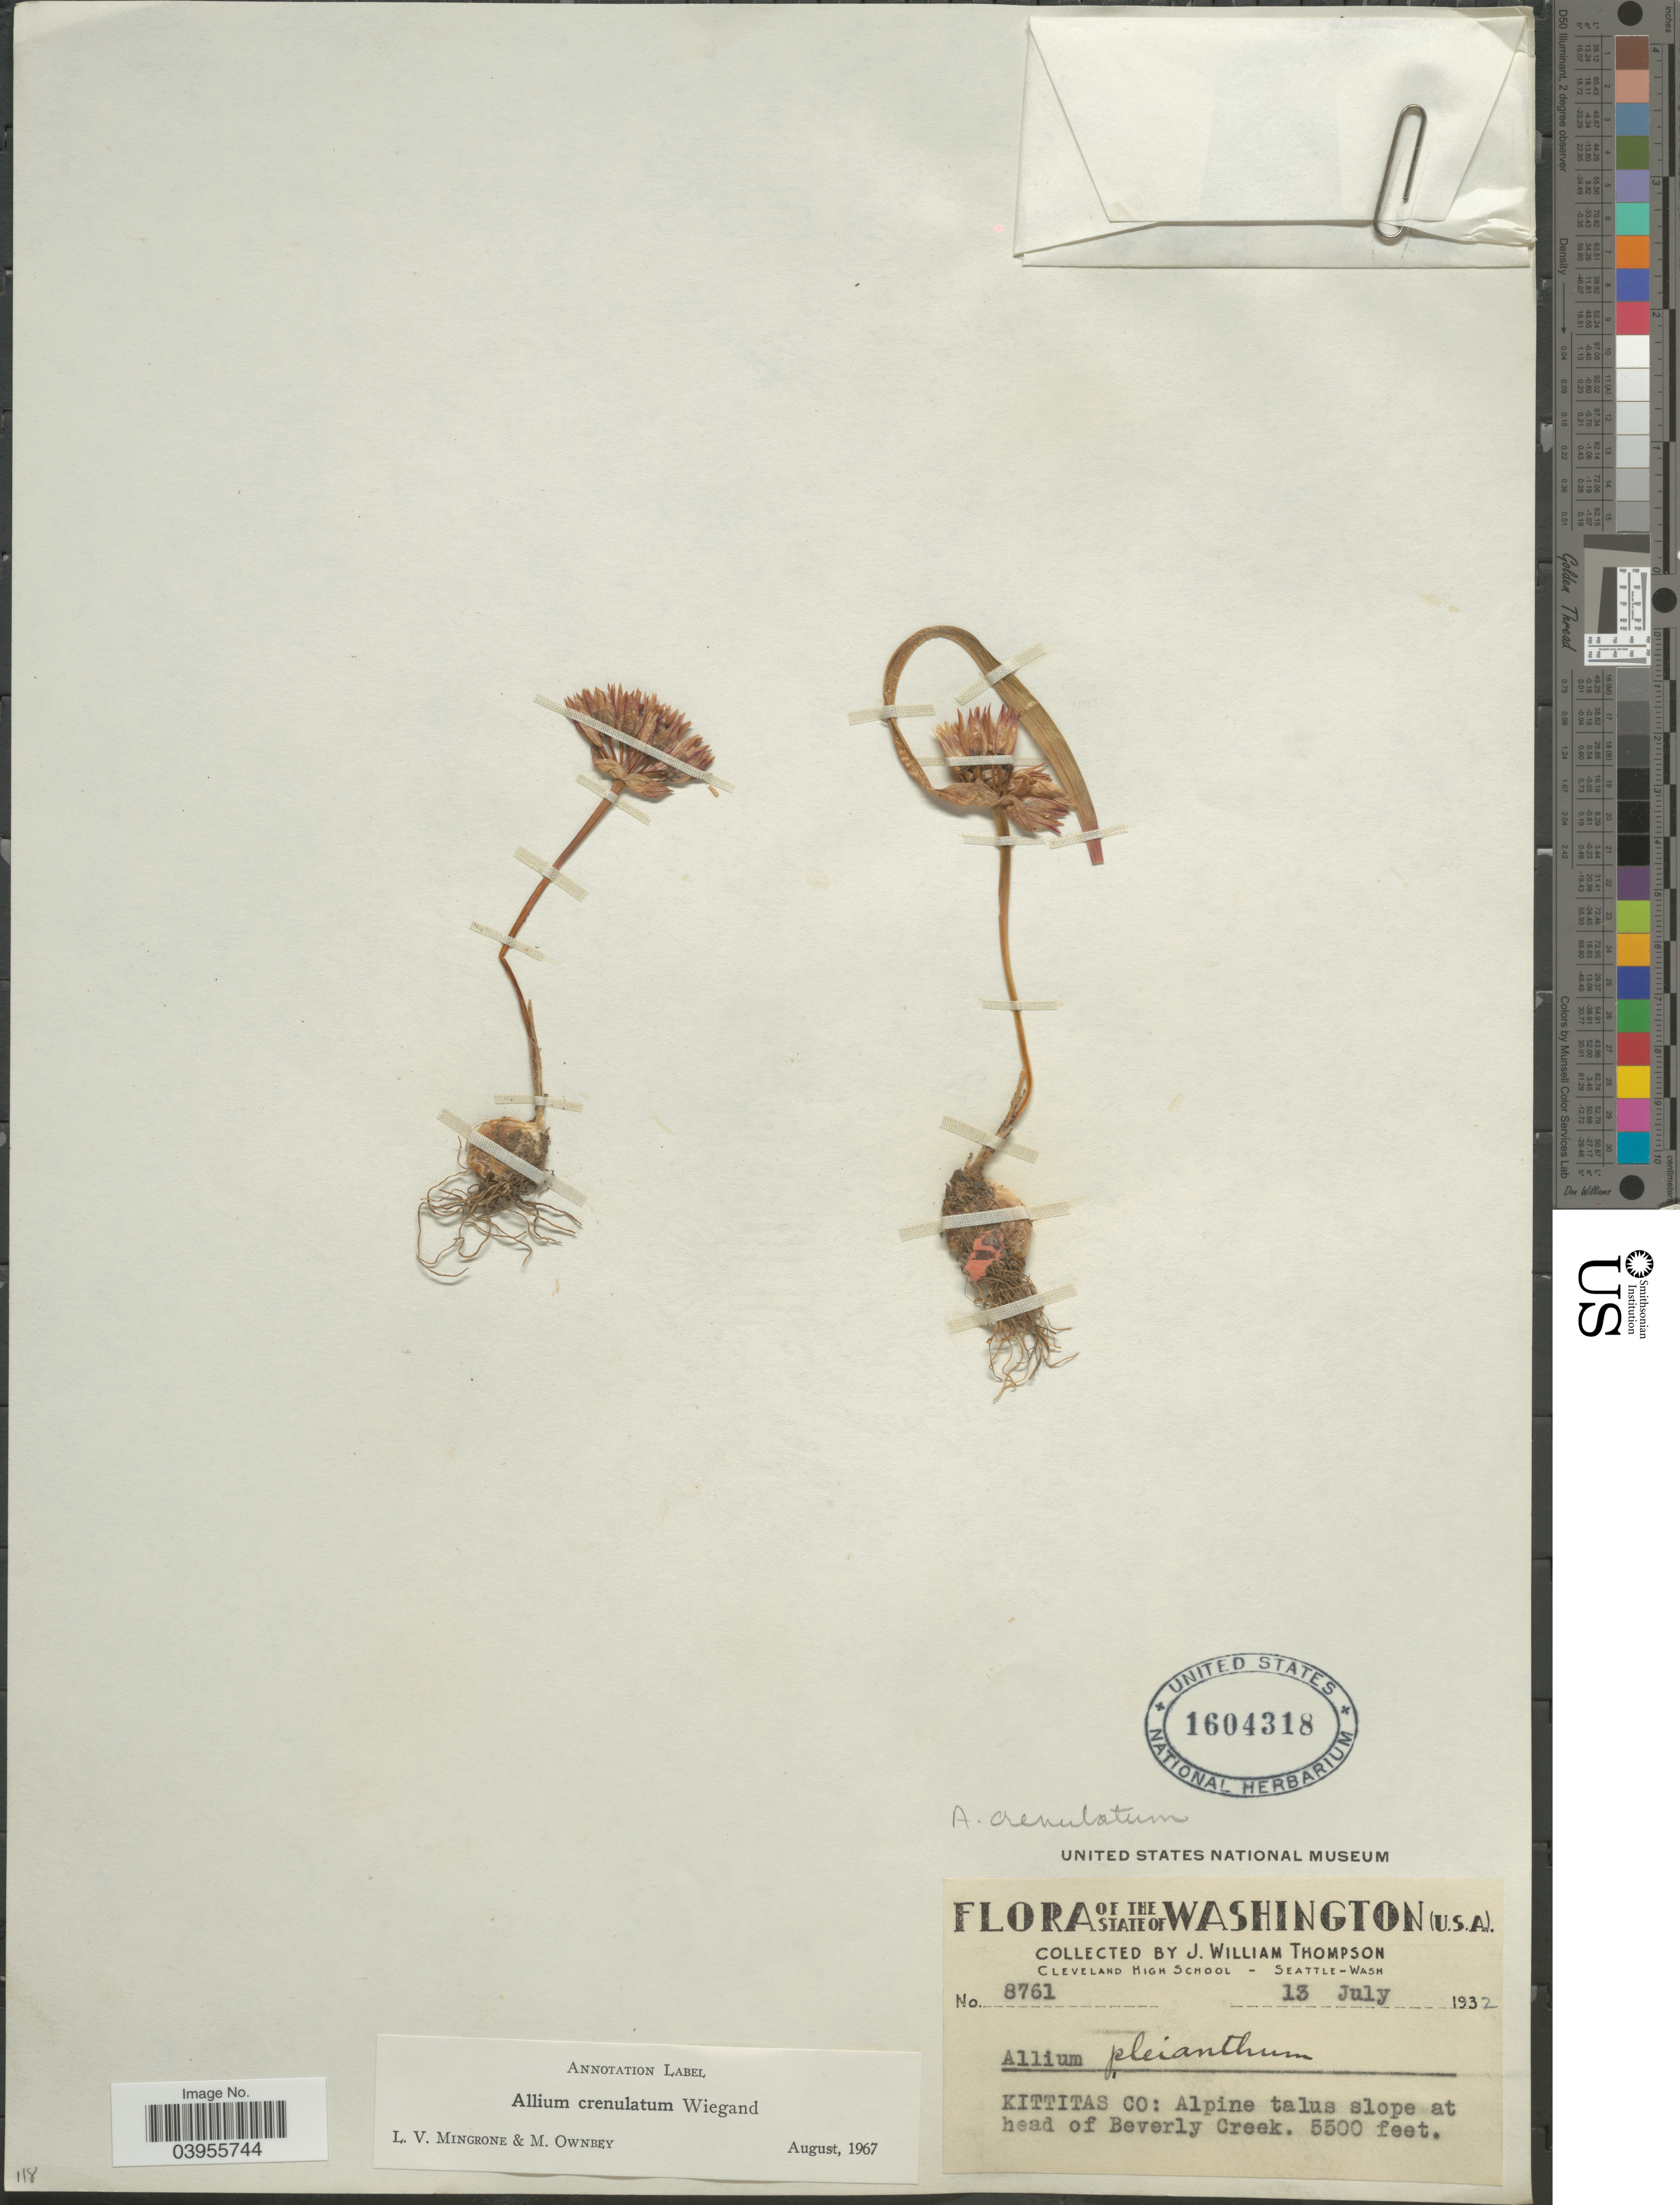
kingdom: Plantae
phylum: Tracheophyta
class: Liliopsida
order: Asparagales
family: Amaryllidaceae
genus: Allium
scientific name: Allium crenulatum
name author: Wiegand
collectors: J. W. Thompson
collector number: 8761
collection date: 1932-07-13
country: United States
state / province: Washington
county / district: Kittitas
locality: Kittitas Co: Alpine talus slope at head of Beverly Creek.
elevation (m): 1676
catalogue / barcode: US 1604318